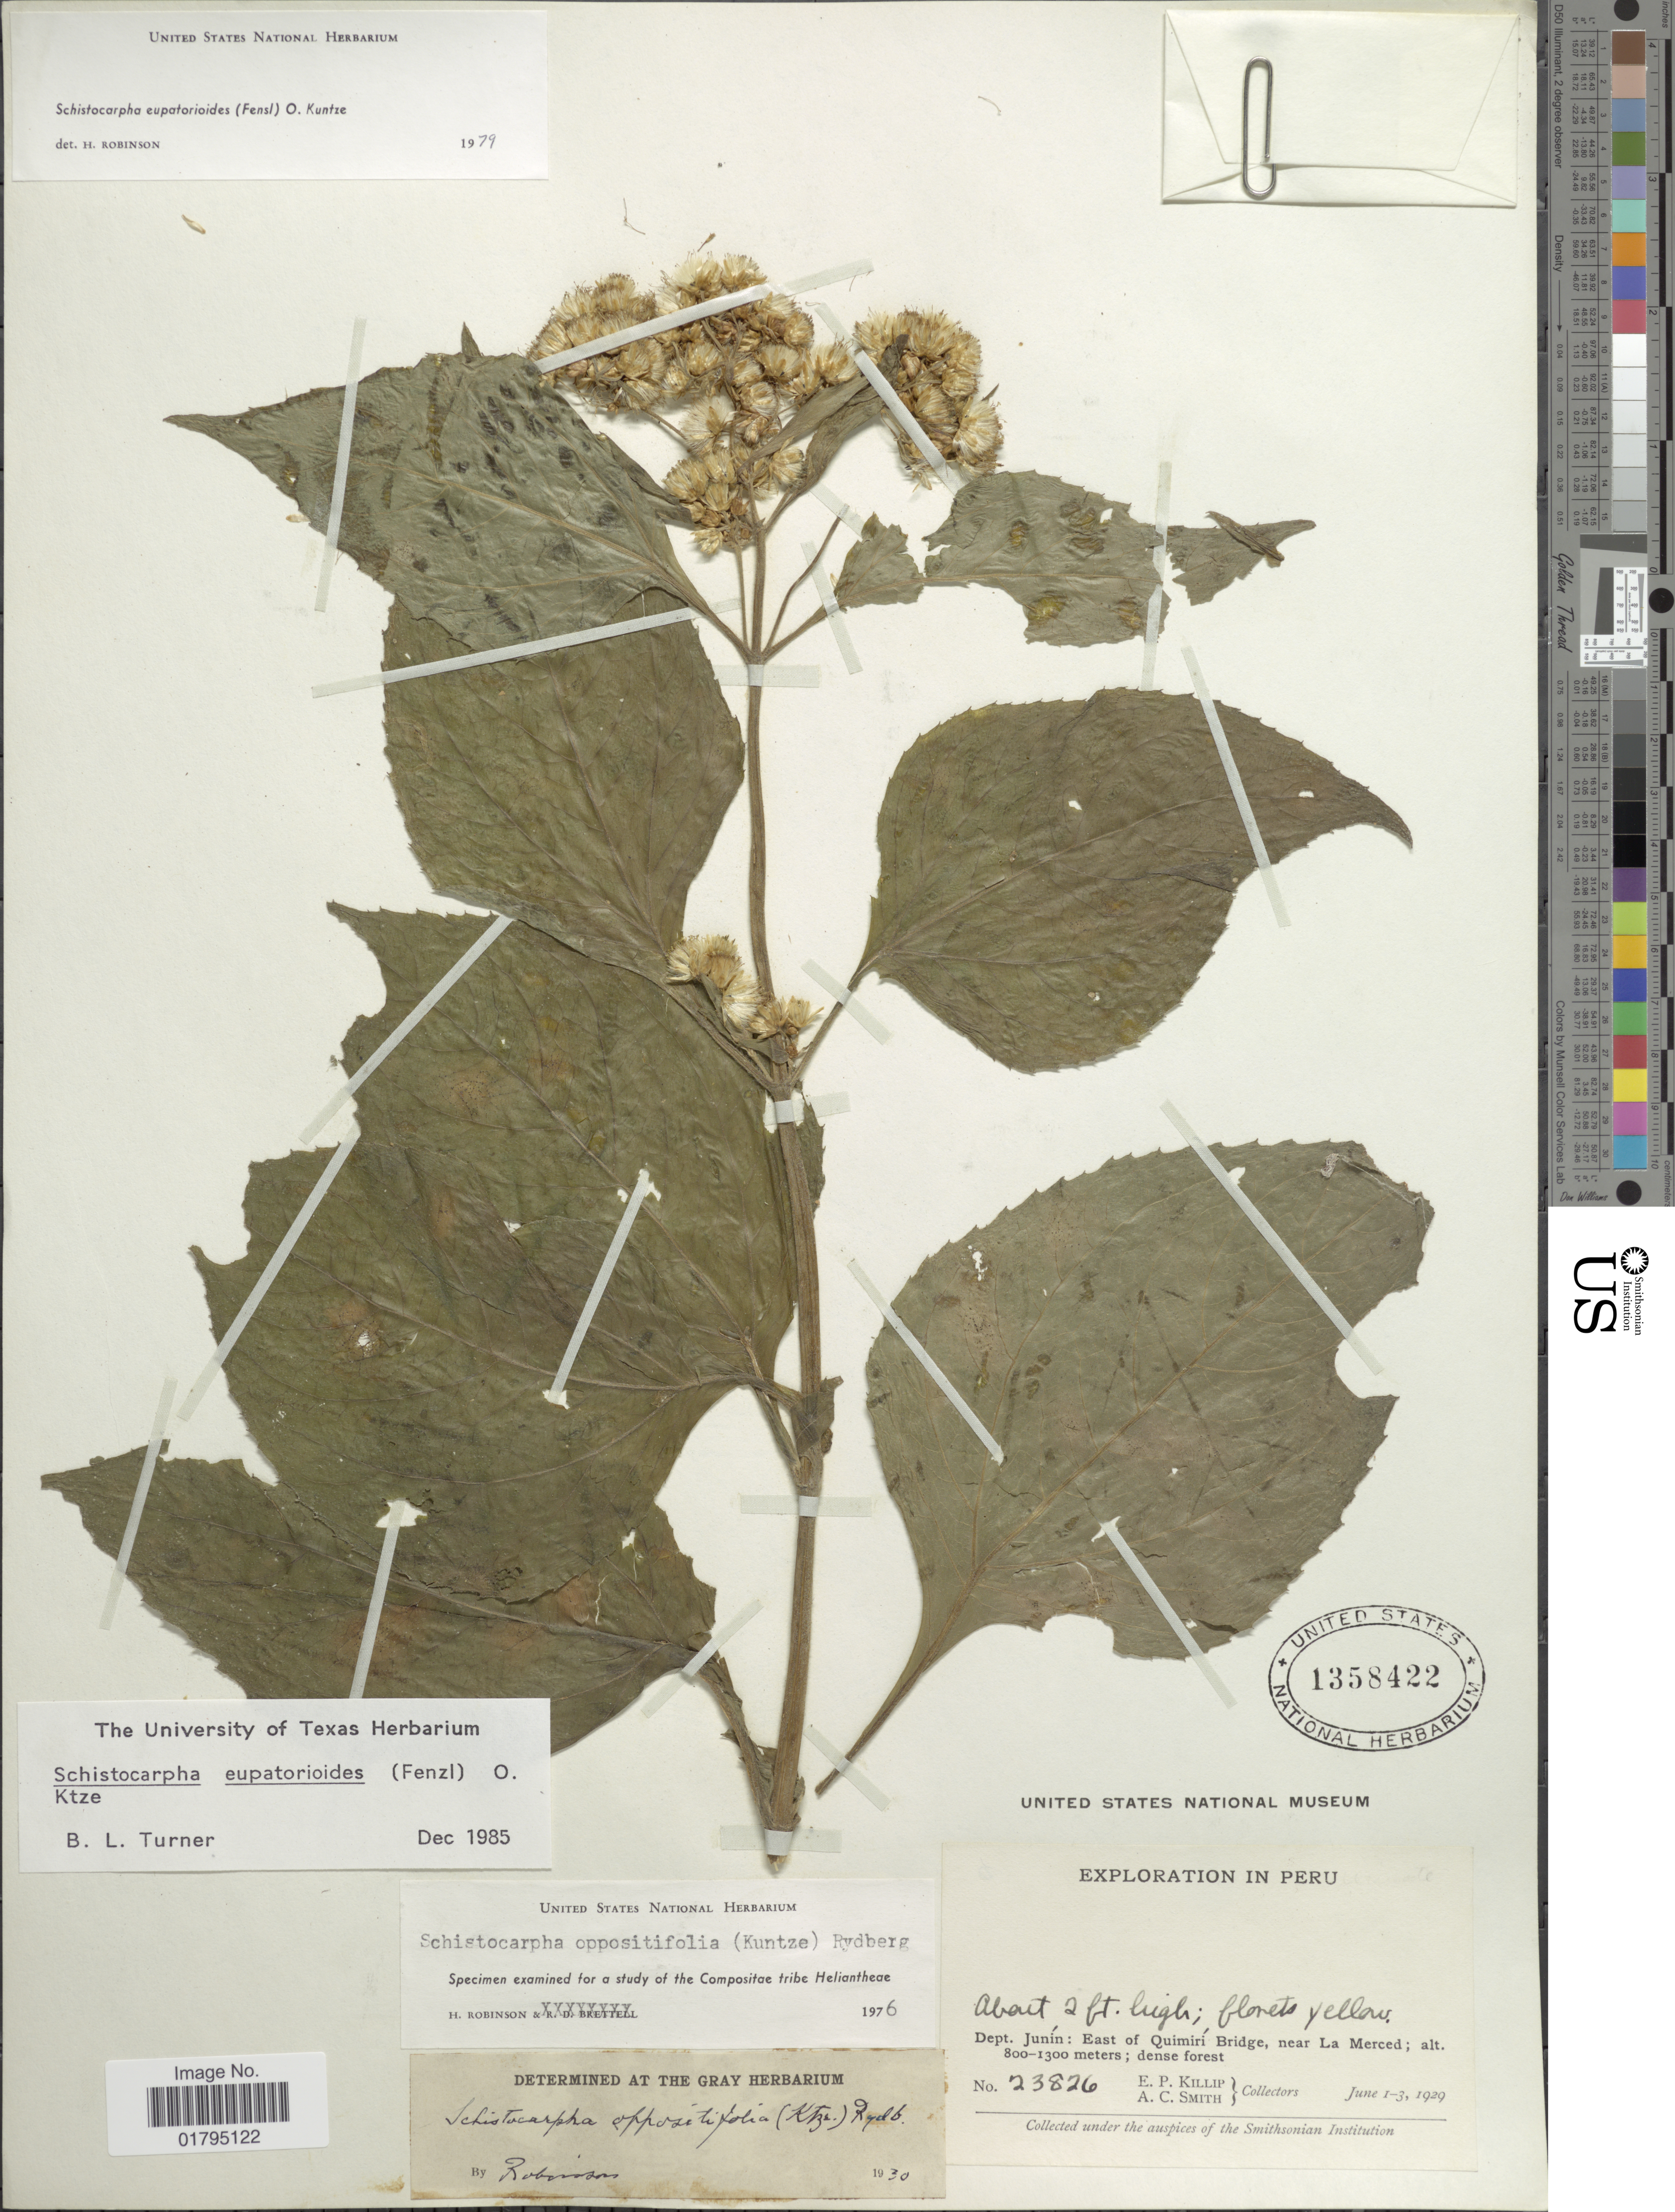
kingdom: Plantae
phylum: Tracheophyta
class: Magnoliopsida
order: Asterales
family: Asteraceae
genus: Schistocarpha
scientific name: Schistocarpha eupatorioides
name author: (Fenzl) Kuntze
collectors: E. P. Killip & A. C. Smith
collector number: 23826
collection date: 1929-06-01/1929-06-03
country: Peru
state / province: Junín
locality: Dept. Junin: East of Quimiri Bridge, near La Merced.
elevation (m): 800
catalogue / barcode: US 1358422